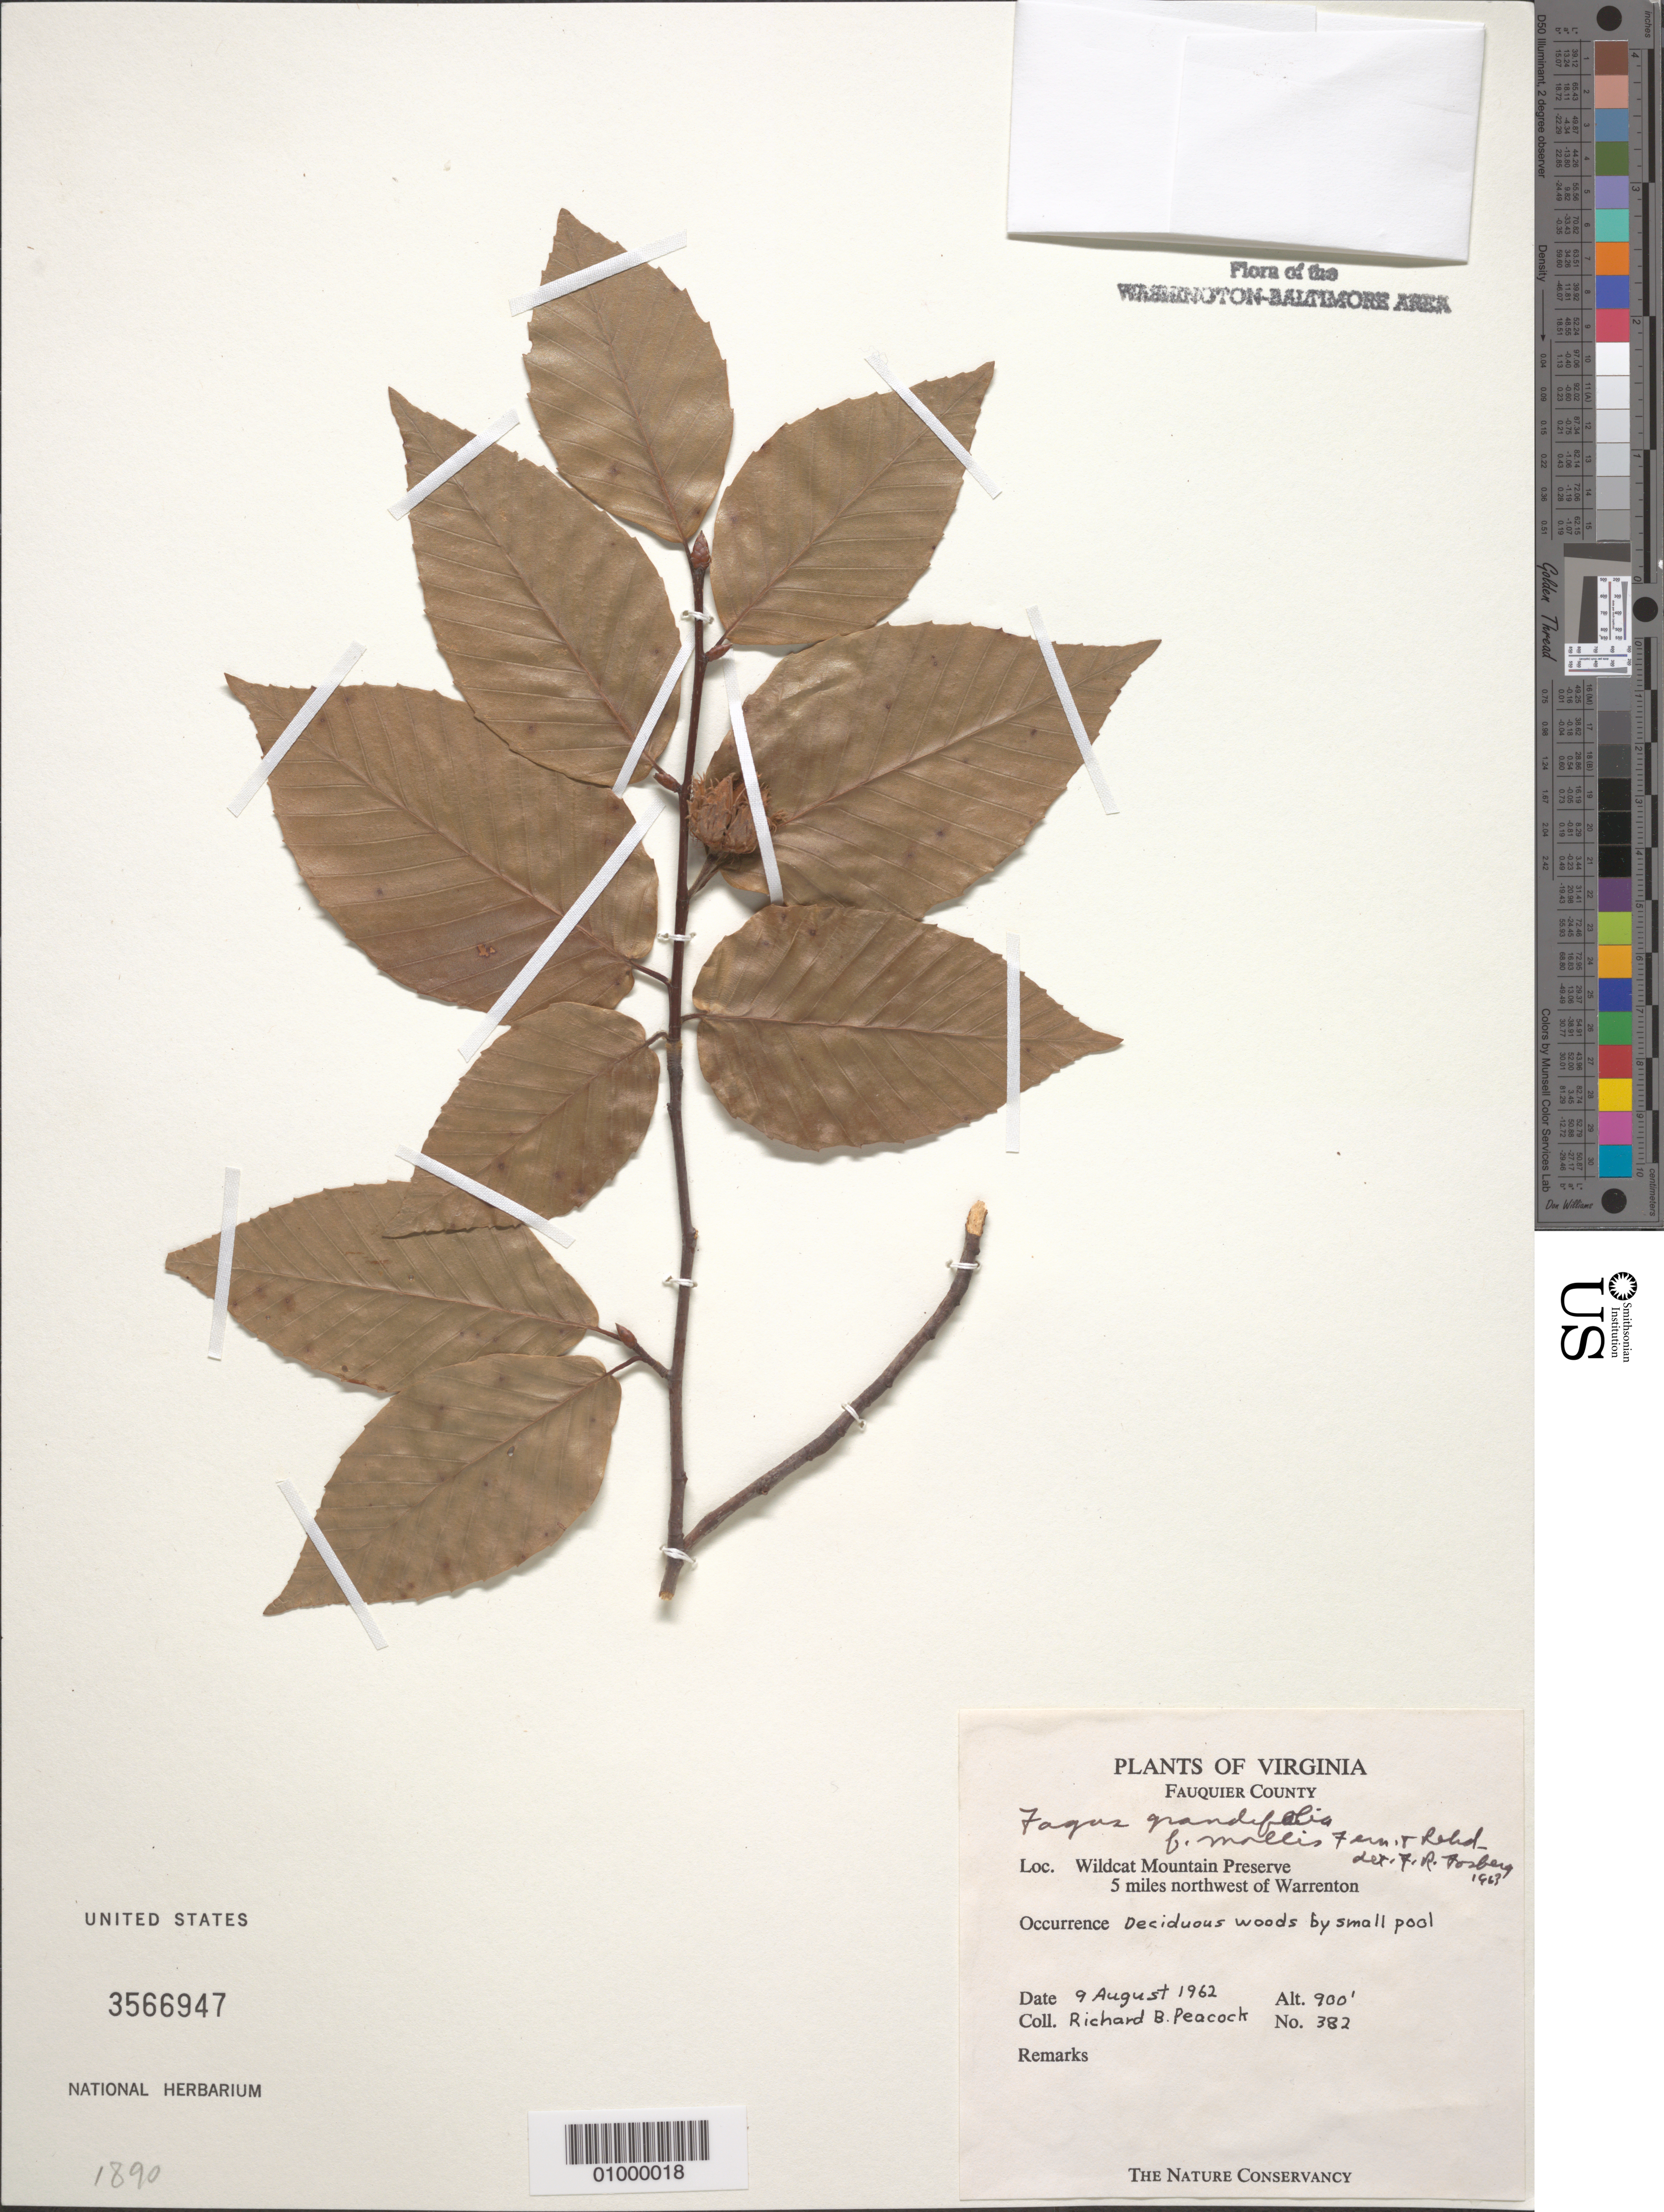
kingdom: Plantae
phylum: Tracheophyta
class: Magnoliopsida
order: Fagales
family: Fagaceae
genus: Fagus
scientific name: Fagus grandifolia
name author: Ehrh.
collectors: R. Peacock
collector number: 382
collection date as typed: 09 Aug 1962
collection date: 1962-08-09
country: United States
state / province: Virginia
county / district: Fauquier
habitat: deciduous woods by small pool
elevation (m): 213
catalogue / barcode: US 3566947